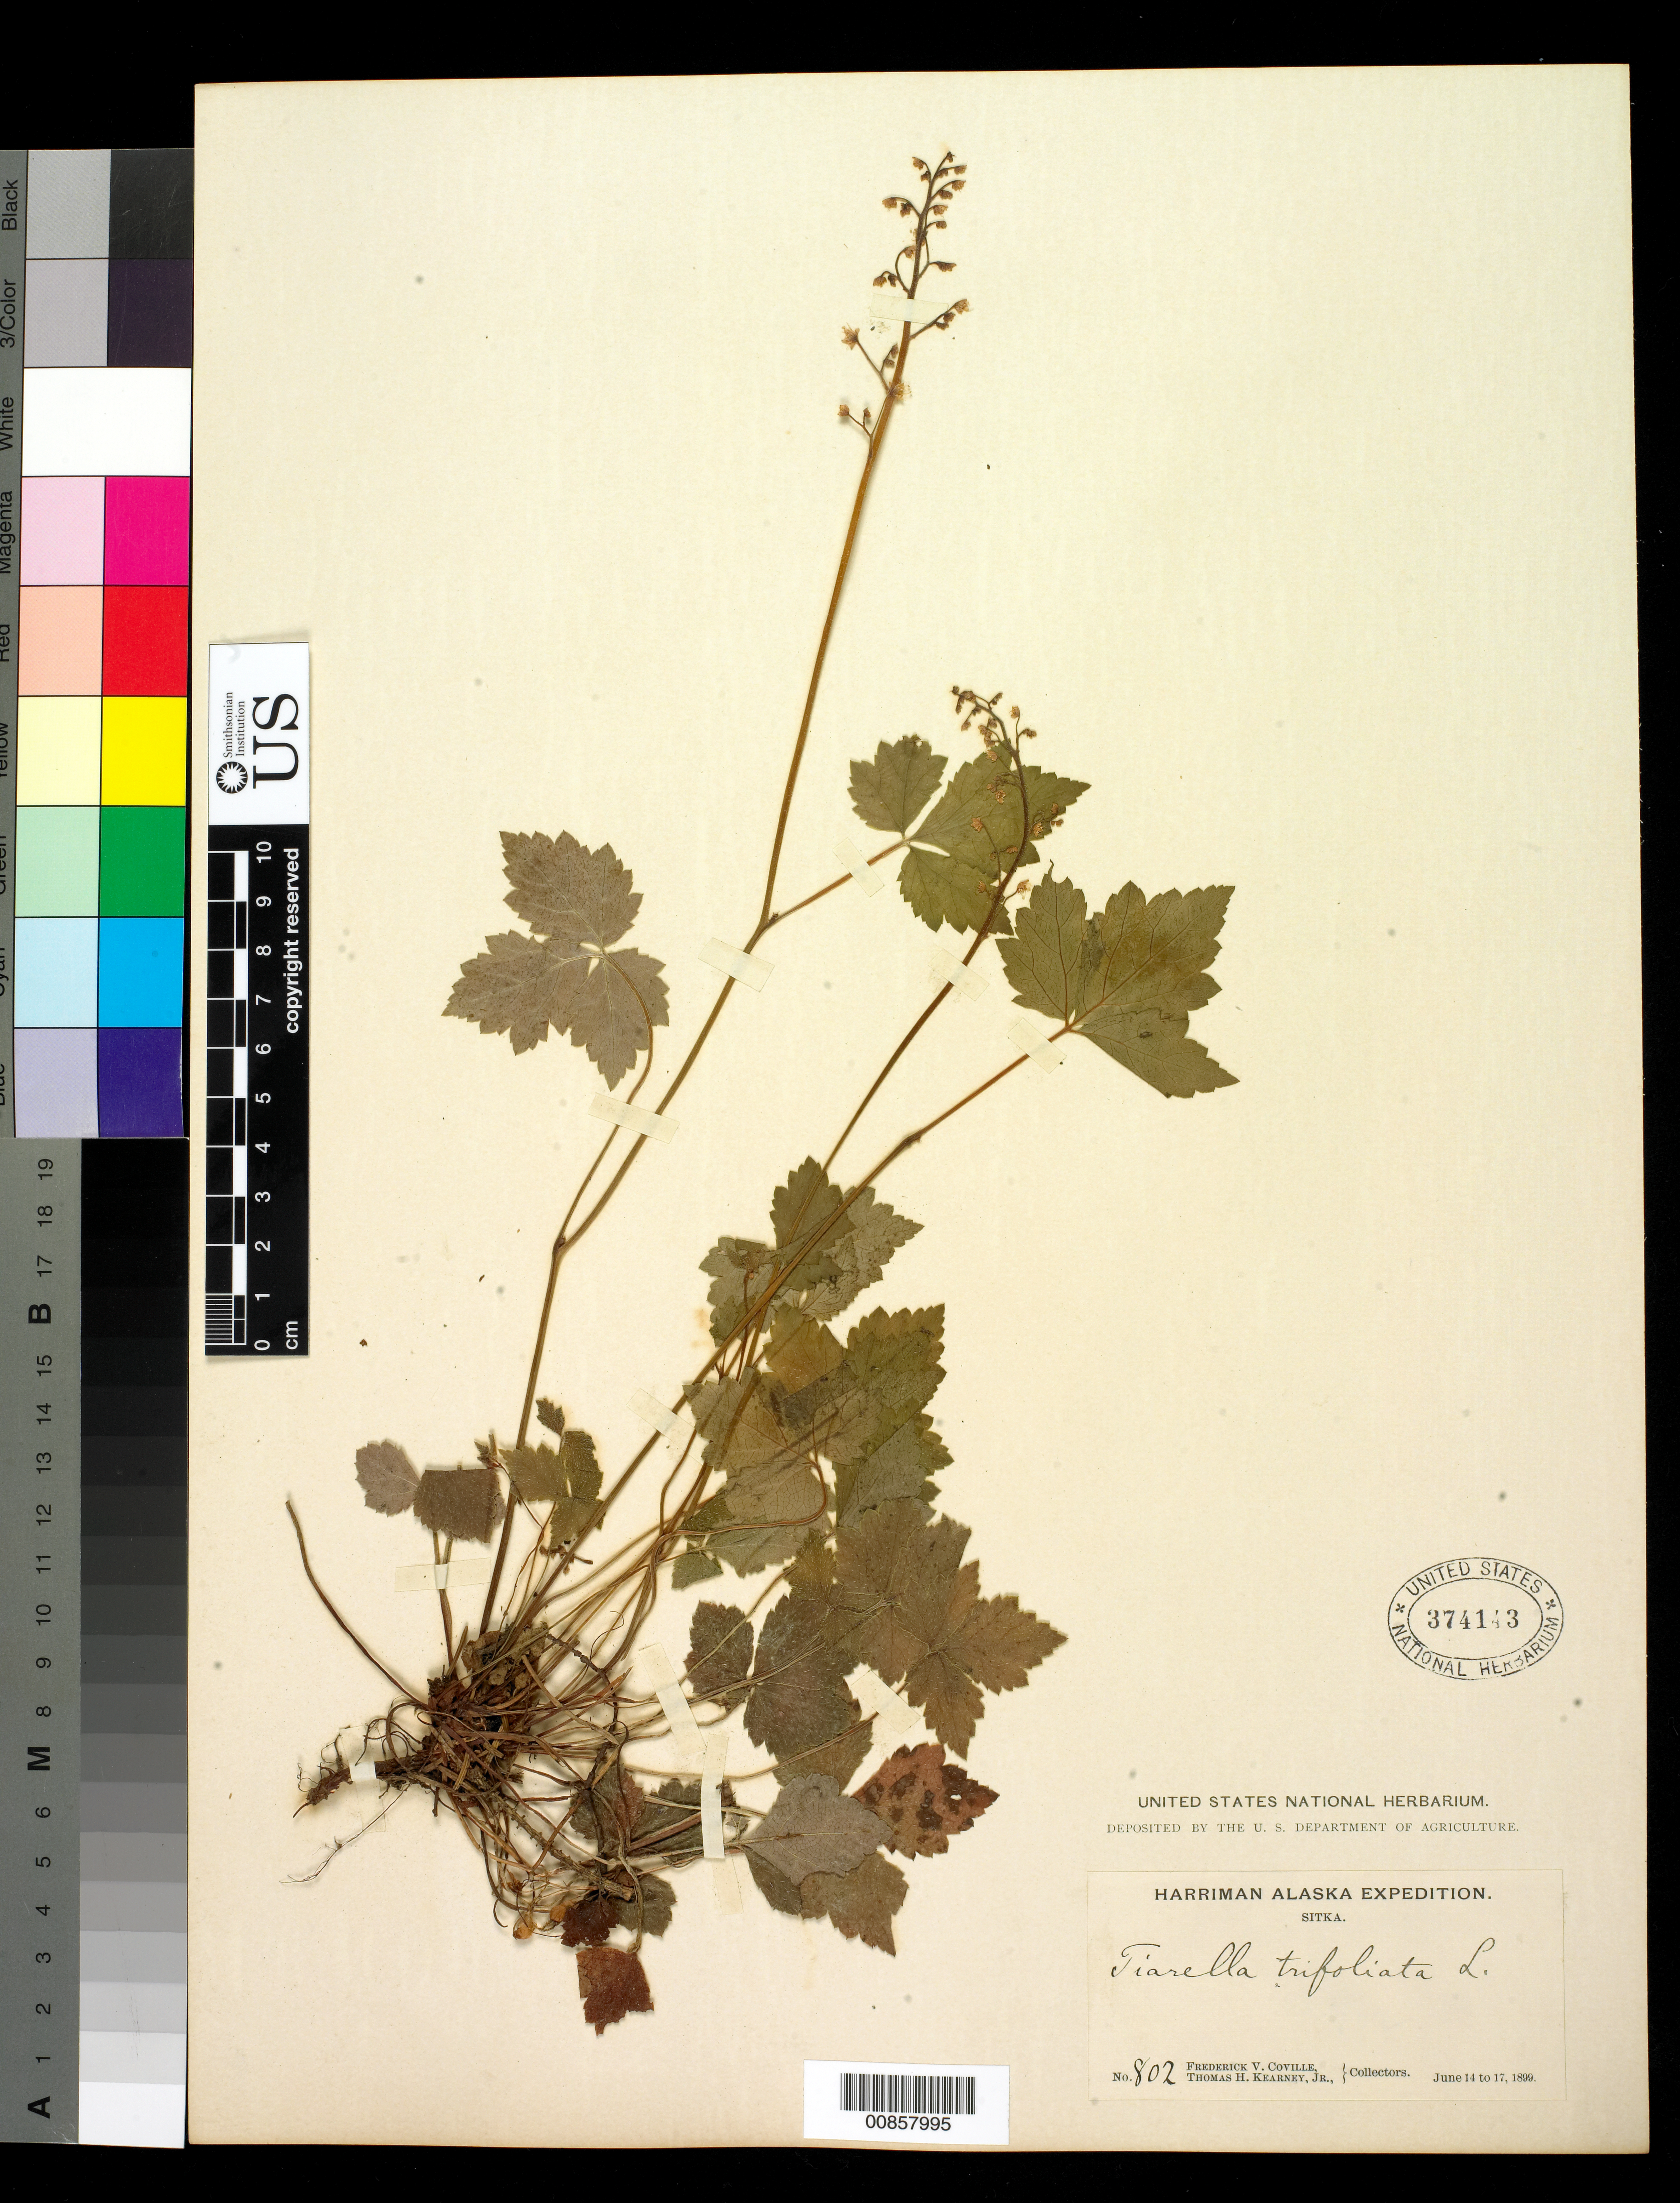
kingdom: Plantae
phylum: Tracheophyta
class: Magnoliopsida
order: Saxifragales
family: Saxifragaceae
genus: Tiarella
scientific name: Tiarella trifoliata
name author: L.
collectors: F. V. Coville & T. H. Kearney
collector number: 802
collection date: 1899-06-14/1899-06-17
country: United States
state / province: Alaska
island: Baranof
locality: Sitka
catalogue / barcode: US 374143